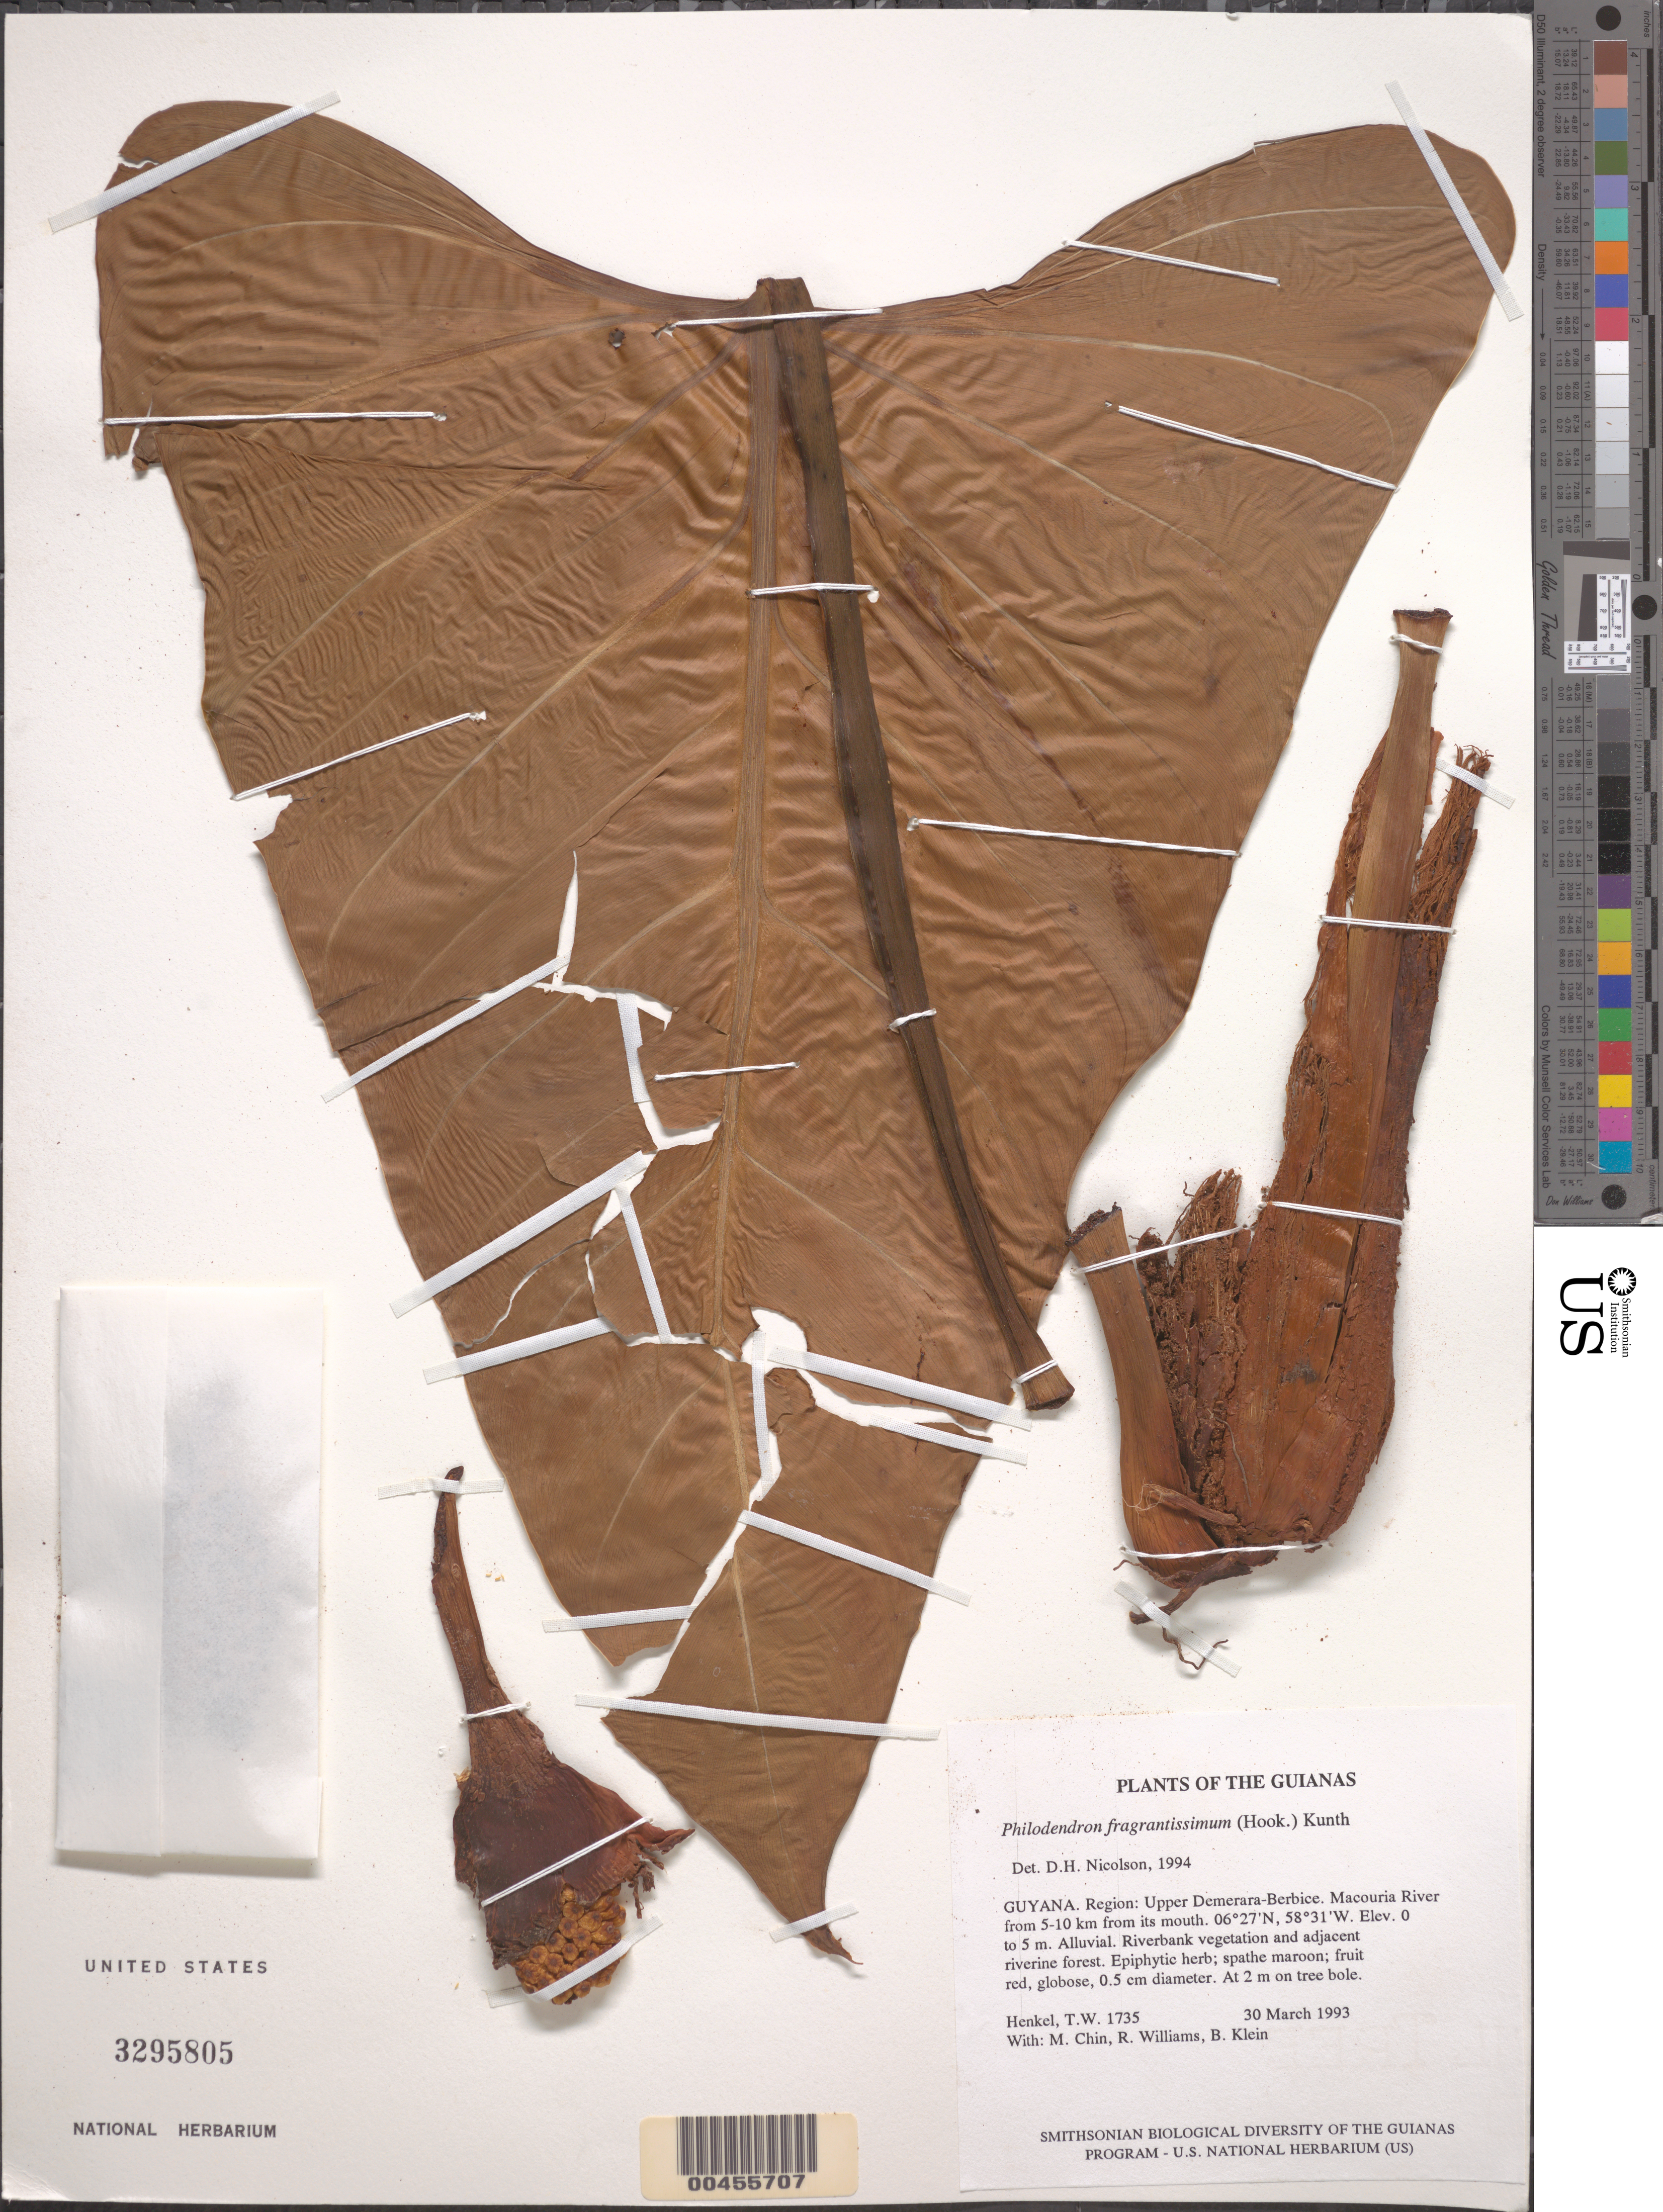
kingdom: Plantae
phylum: Tracheophyta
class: Liliopsida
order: Alismatales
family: Araceae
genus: Philodendron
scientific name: Philodendron fragrantissimum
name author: (G. Don) Kunth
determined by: Nicolson, Dan H.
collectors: T. Henkel, M. Chin, R. Williams & B. Klein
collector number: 1735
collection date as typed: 30 March 1993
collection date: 1993-03-30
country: Guyana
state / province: U. Demerara-Berbice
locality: Macouria River from 5-10 km from its mouth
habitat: Alluvial. Riverbank vegetation and adjacent riverine forest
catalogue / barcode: US 3295805